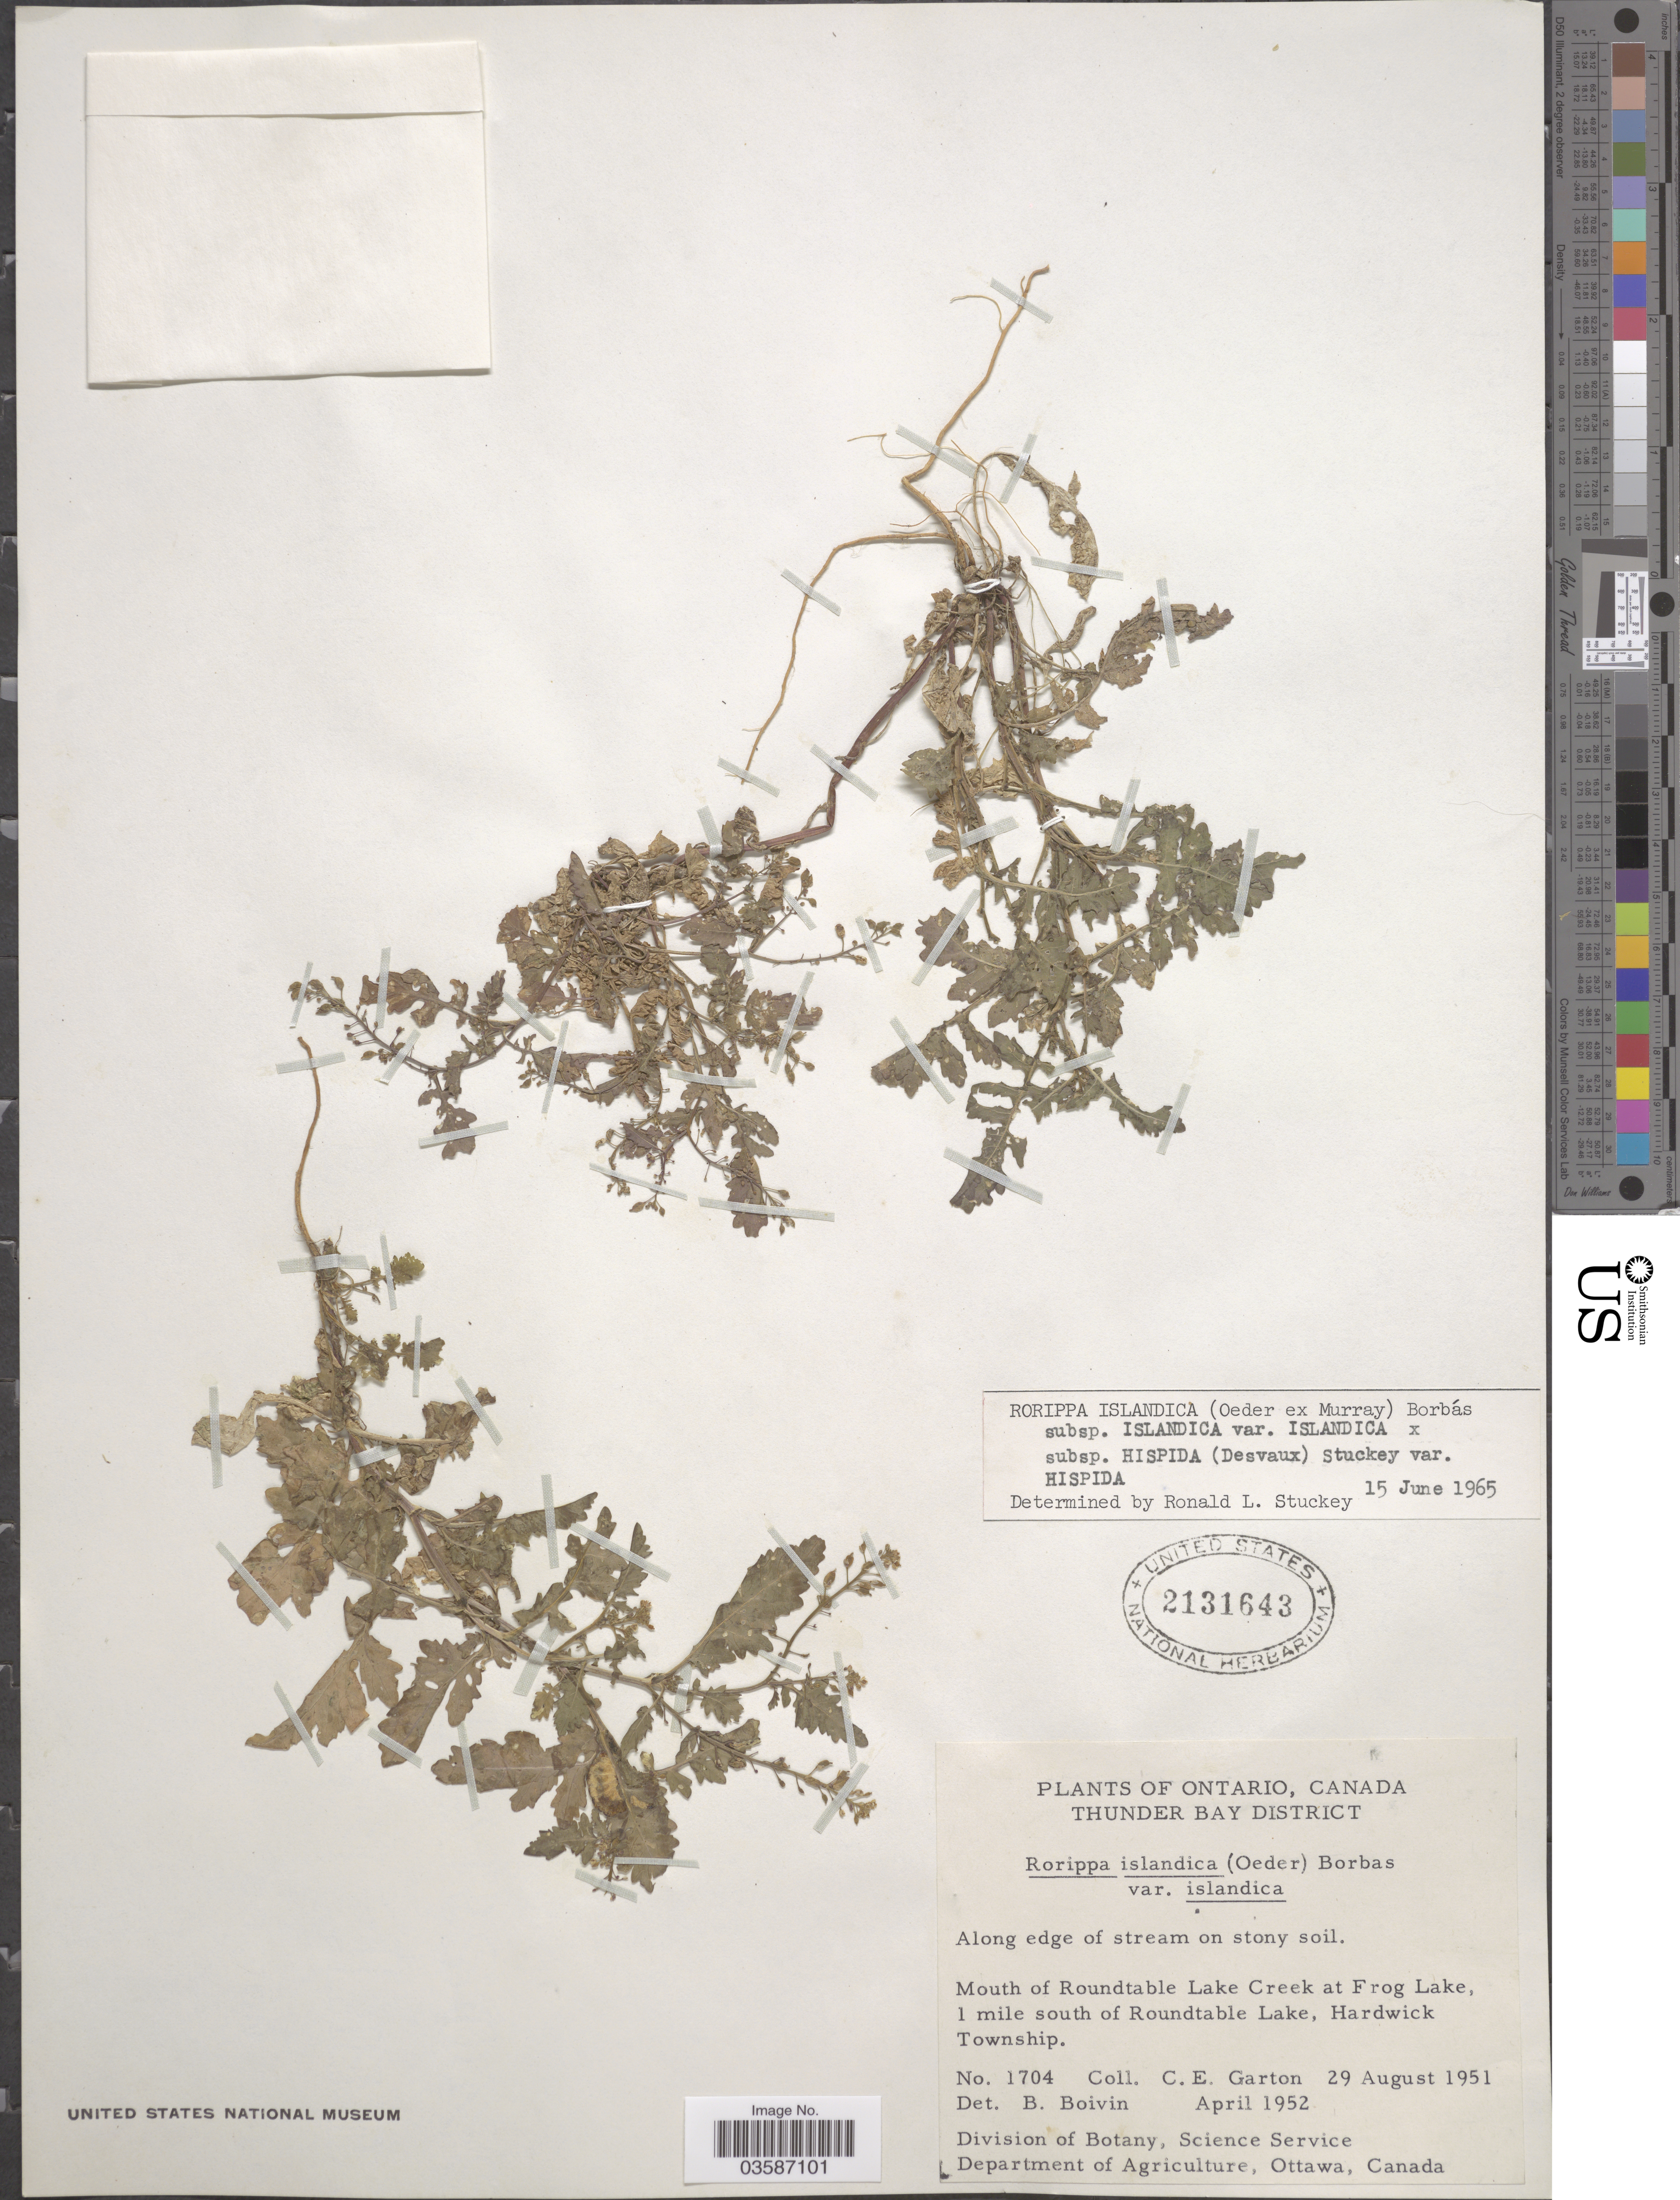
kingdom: Plantae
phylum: Tracheophyta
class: Magnoliopsida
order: Brassicales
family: Brassicaceae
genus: Rorippa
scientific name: Rorippa islandica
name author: (Oeder) Borbás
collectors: C. E. Garton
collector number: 1704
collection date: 1951-08-29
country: Canada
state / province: Ontario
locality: Thunder Bay District. Mouth of Roundtable Lake Creek at Frog Lake, 1 mile south of Roundtable Lake, Hardwick Township.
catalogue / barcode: US 2131643